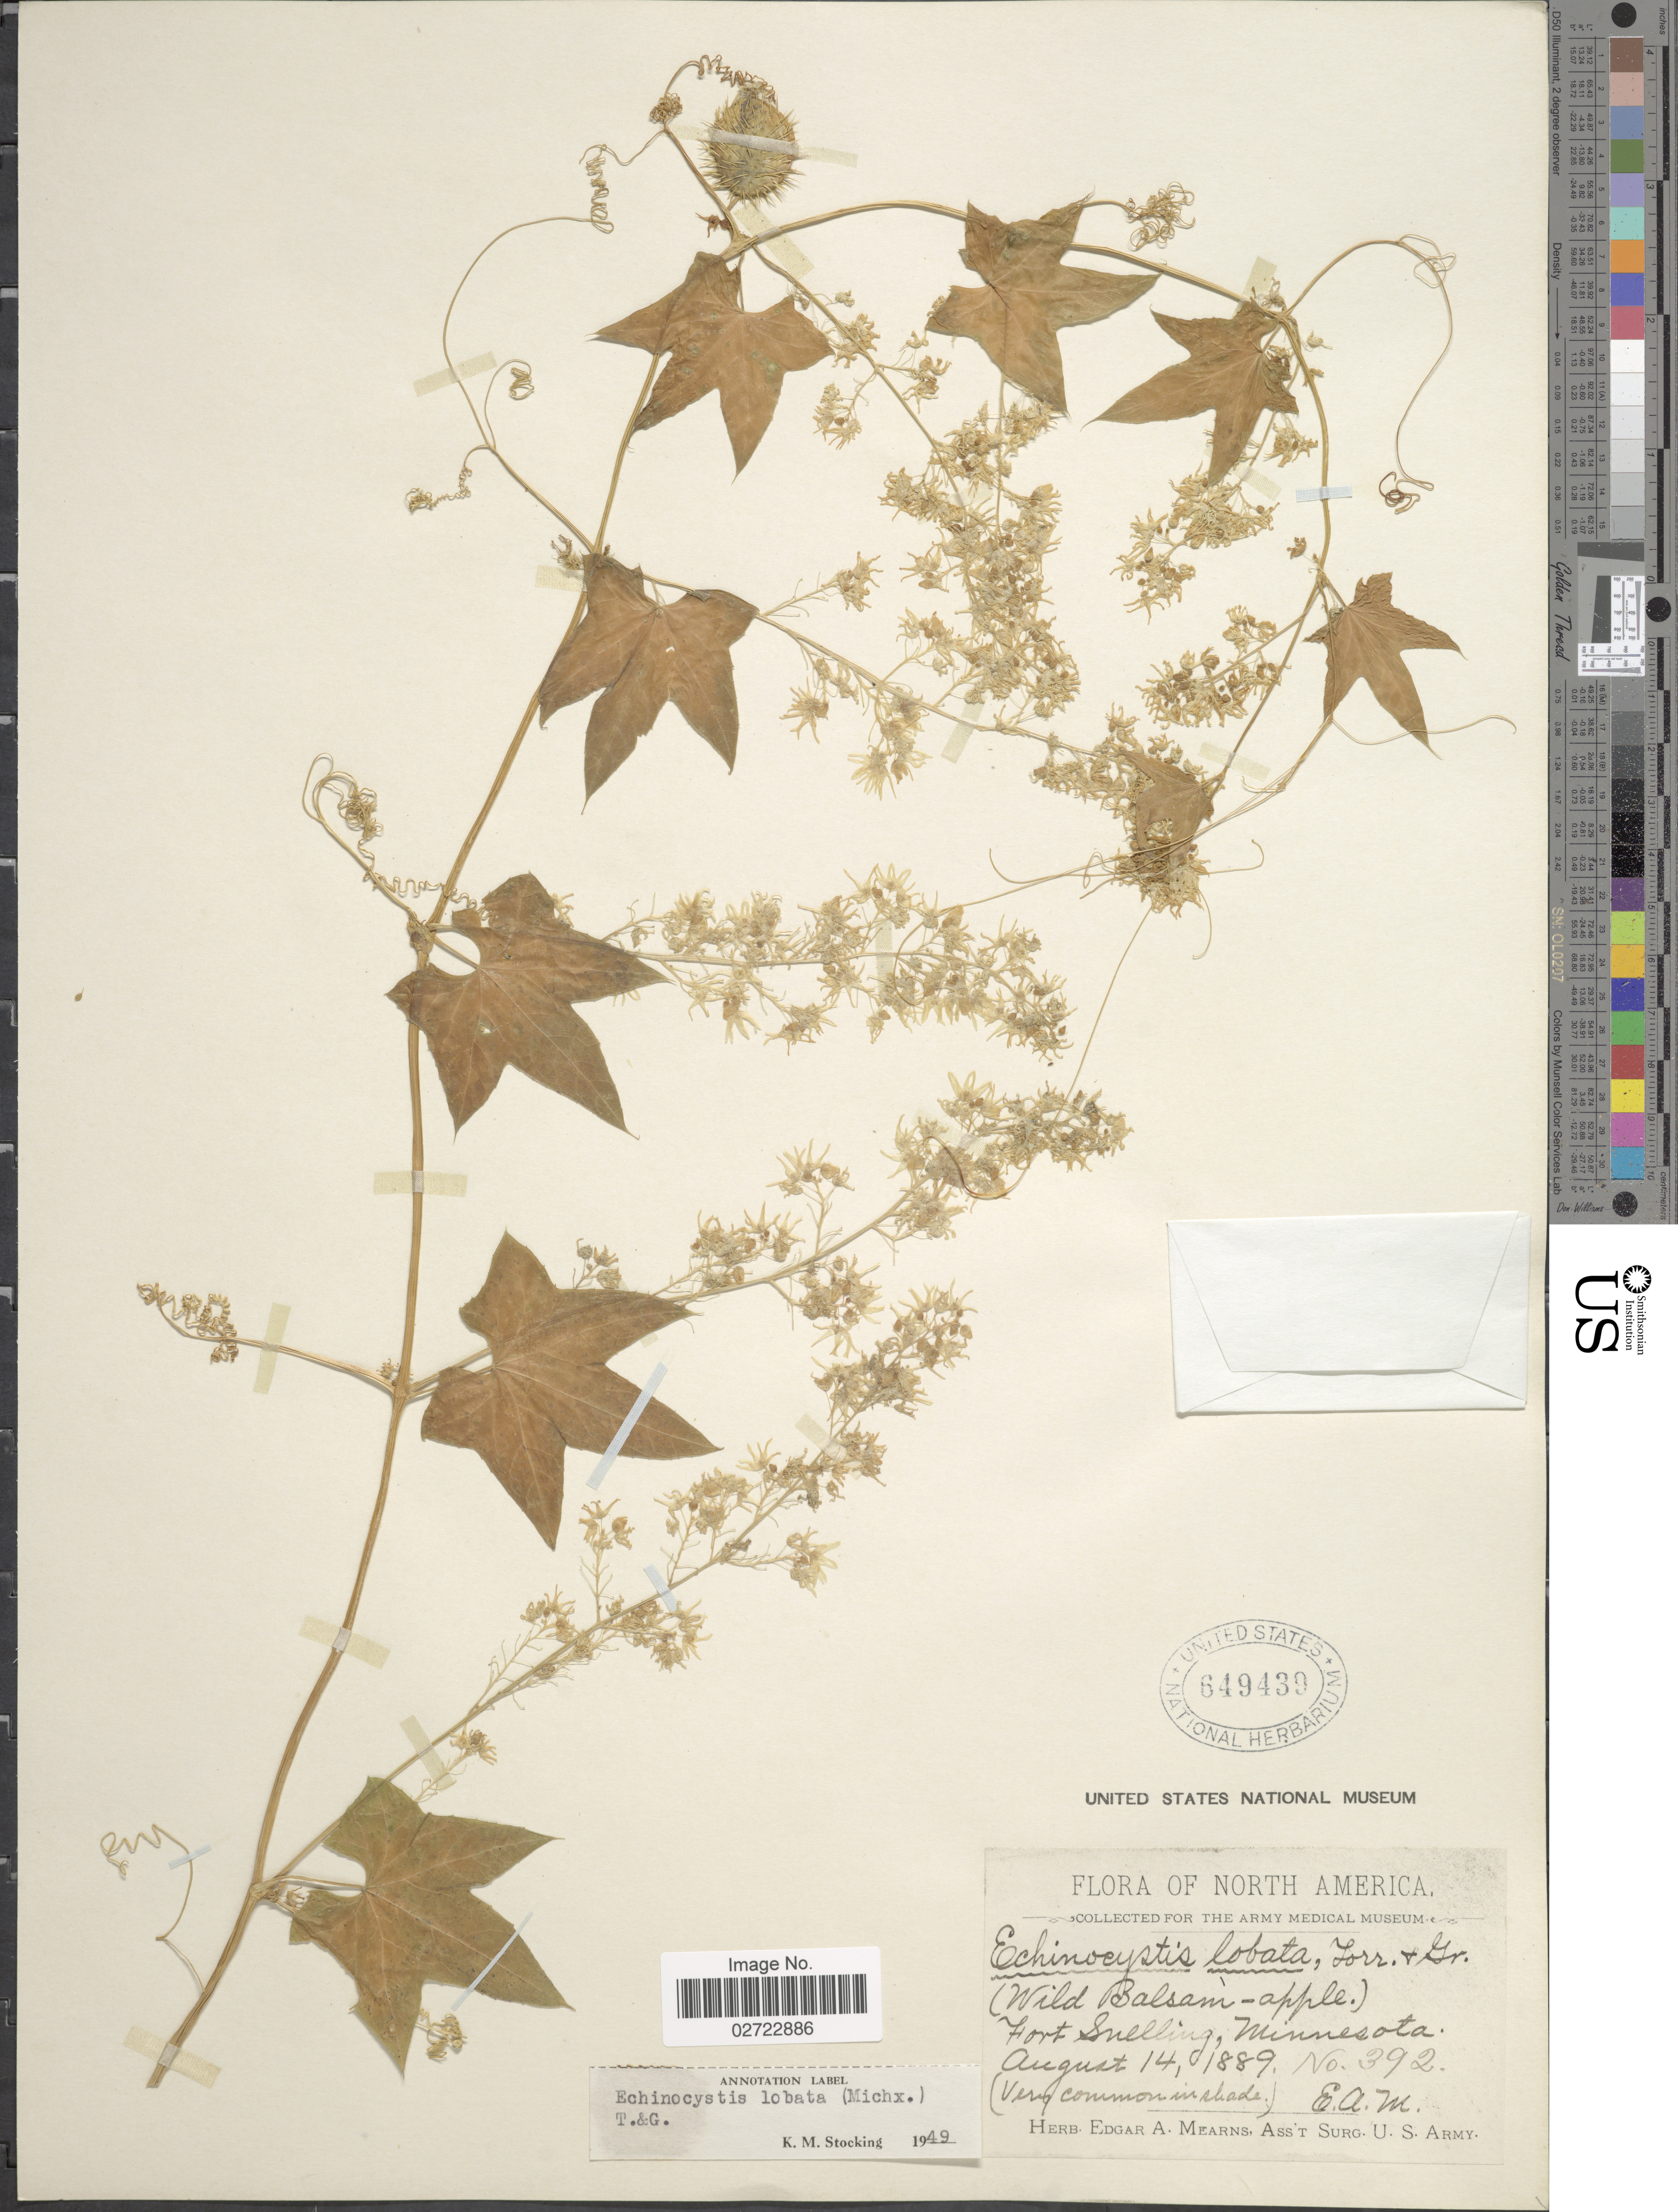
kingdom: Plantae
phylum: Tracheophyta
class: Magnoliopsida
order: Cucurbitales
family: Cucurbitaceae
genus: Echinocystis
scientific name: Echinocystis lobata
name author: (Michx.) Torr. & A. Gray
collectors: E. A. Mearns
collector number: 392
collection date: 1889-08-14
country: United States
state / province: Minnesota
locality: (Wild Balsam-apple), Fort Snelling.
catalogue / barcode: US 649439